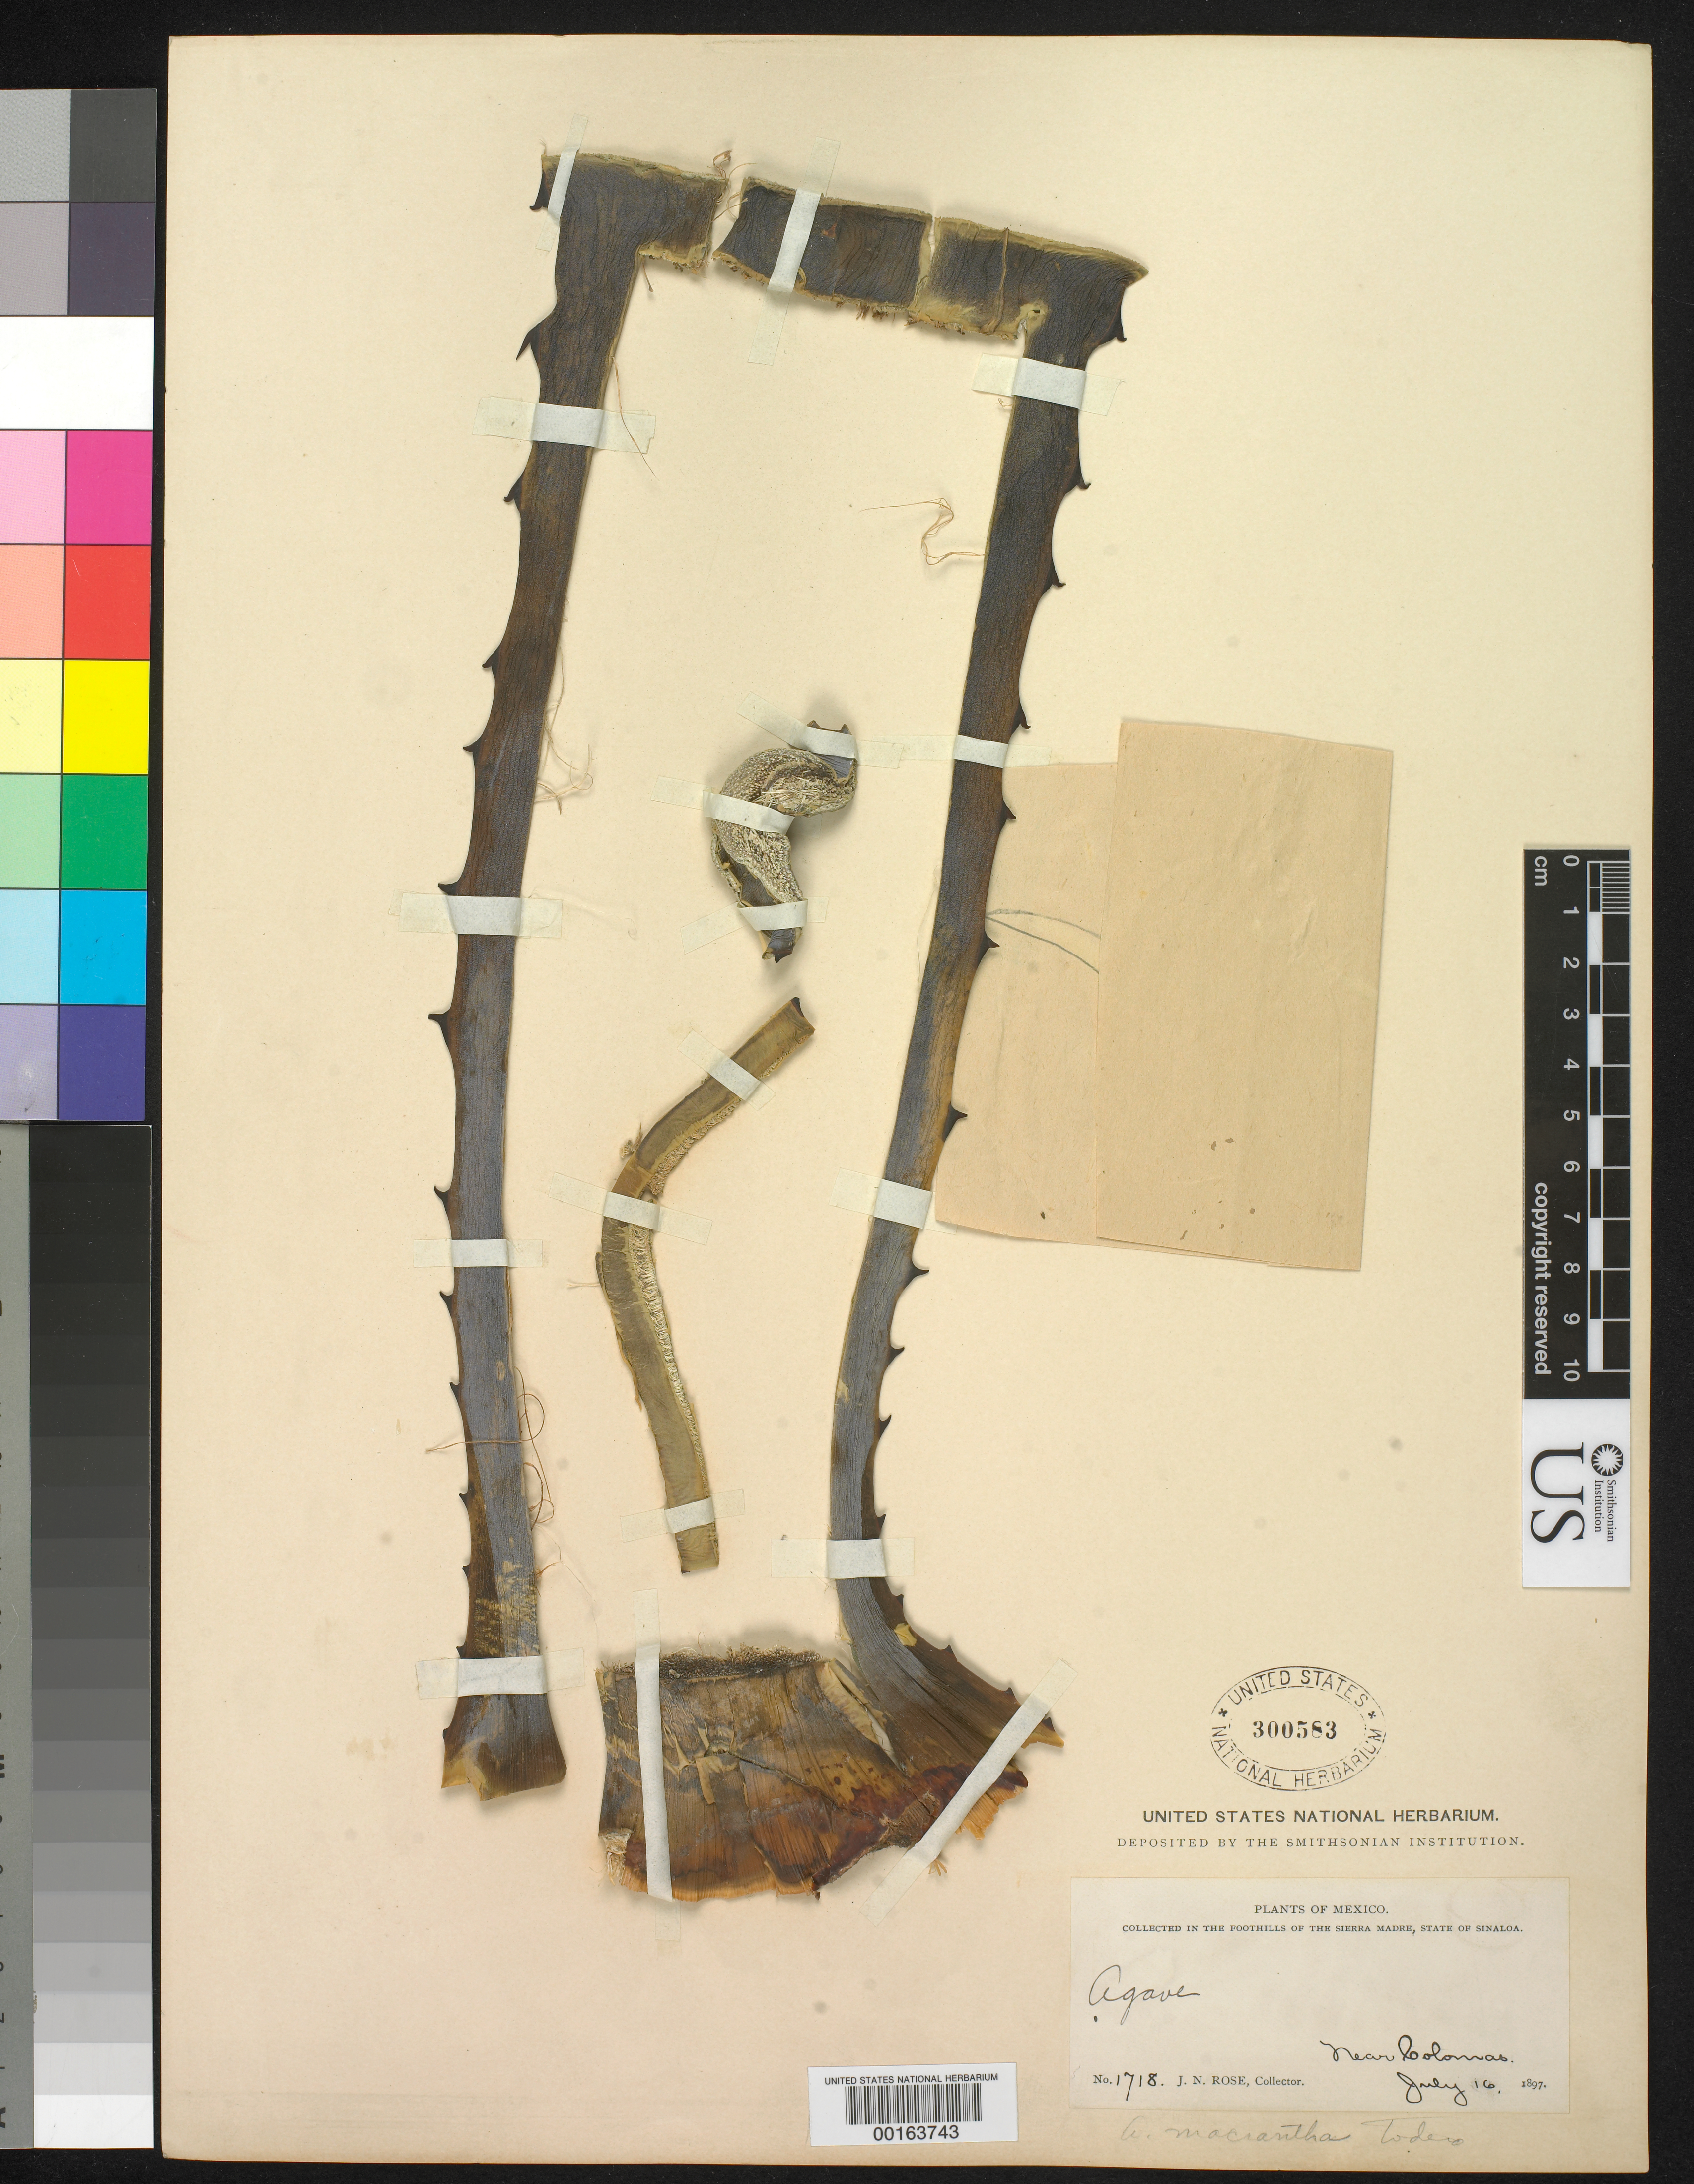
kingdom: Plantae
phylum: Tracheophyta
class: Liliopsida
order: Asparagales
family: Asparagaceae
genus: Agave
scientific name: Agave sp.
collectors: J. N. Rose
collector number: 1718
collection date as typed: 16 Jul 1897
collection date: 1897-07-16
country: Mexico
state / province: Sinaloa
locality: Near colomas, in the foothills of the Sierra Madre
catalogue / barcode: US 300583